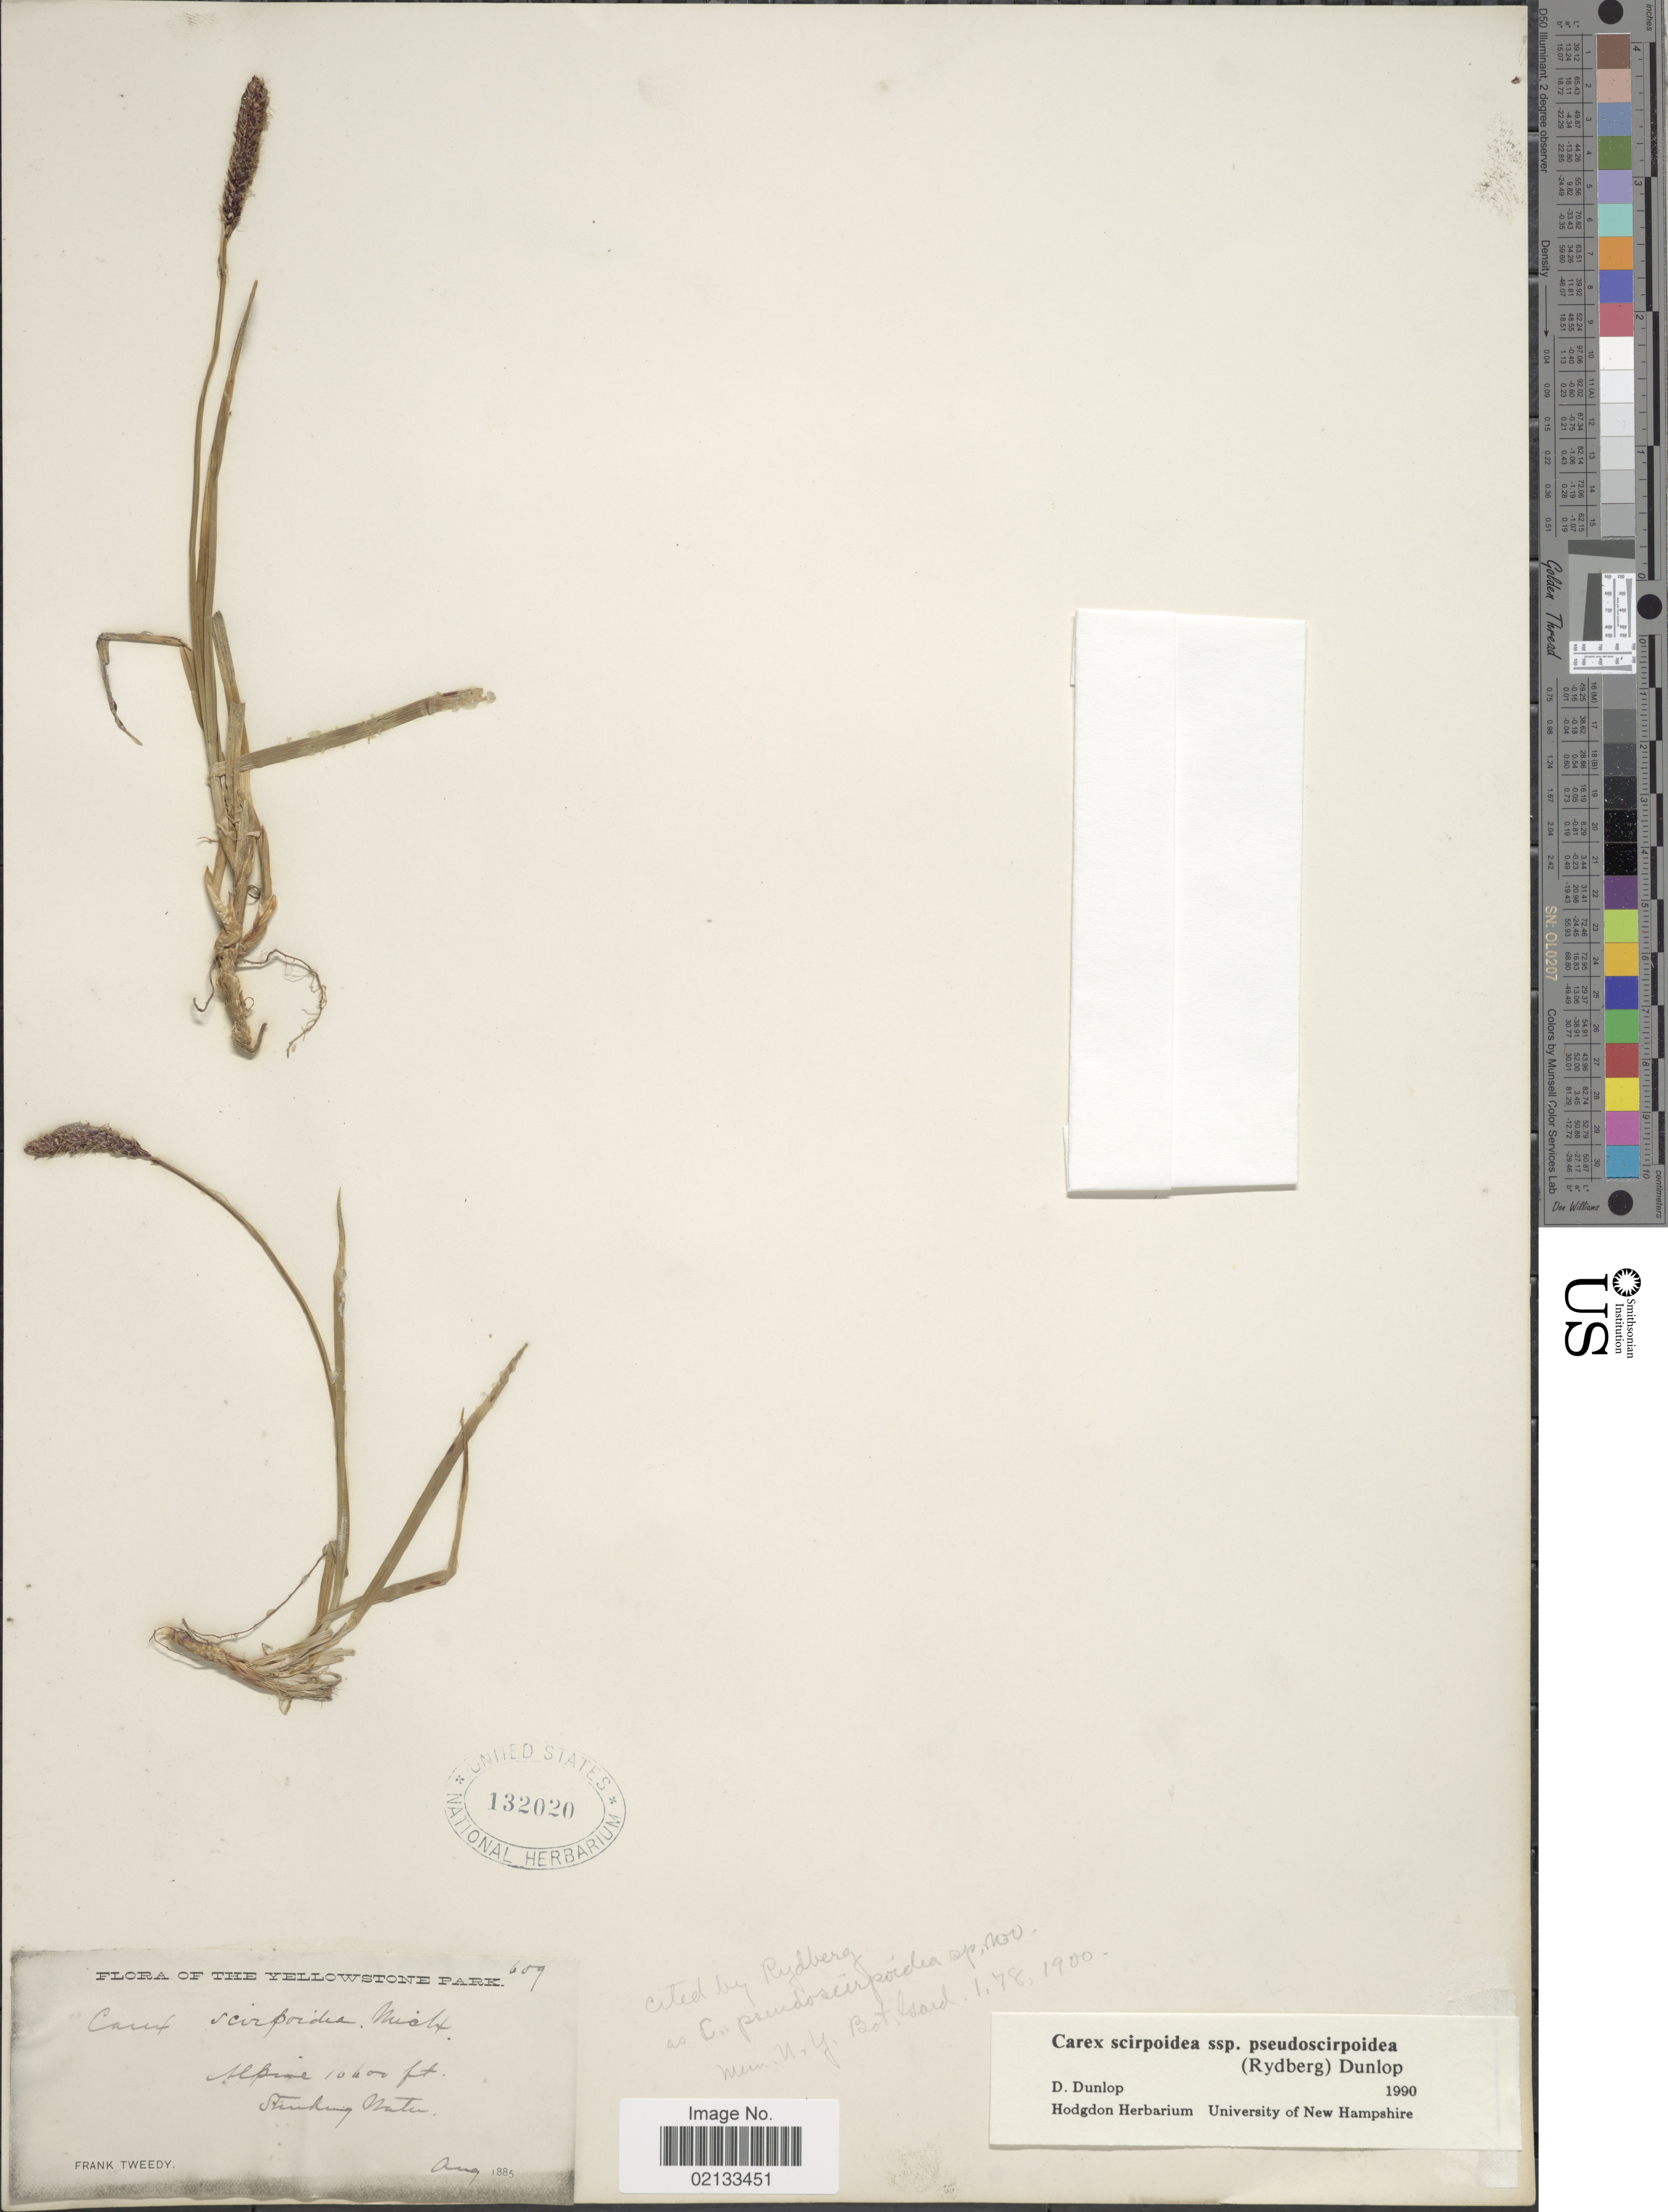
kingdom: Plantae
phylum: Tracheophyta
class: Liliopsida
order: Poales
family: Cyperaceae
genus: Carex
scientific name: Carex scirpoidea subsp. pseudoscirpoidea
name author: (Rydb.) Dunlop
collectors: F. Tweedy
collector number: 659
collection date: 1885-08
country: United States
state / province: Wyoming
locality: The Yellowstone Park, Alpine, Stinking Motn.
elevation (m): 3231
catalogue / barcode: US 132020